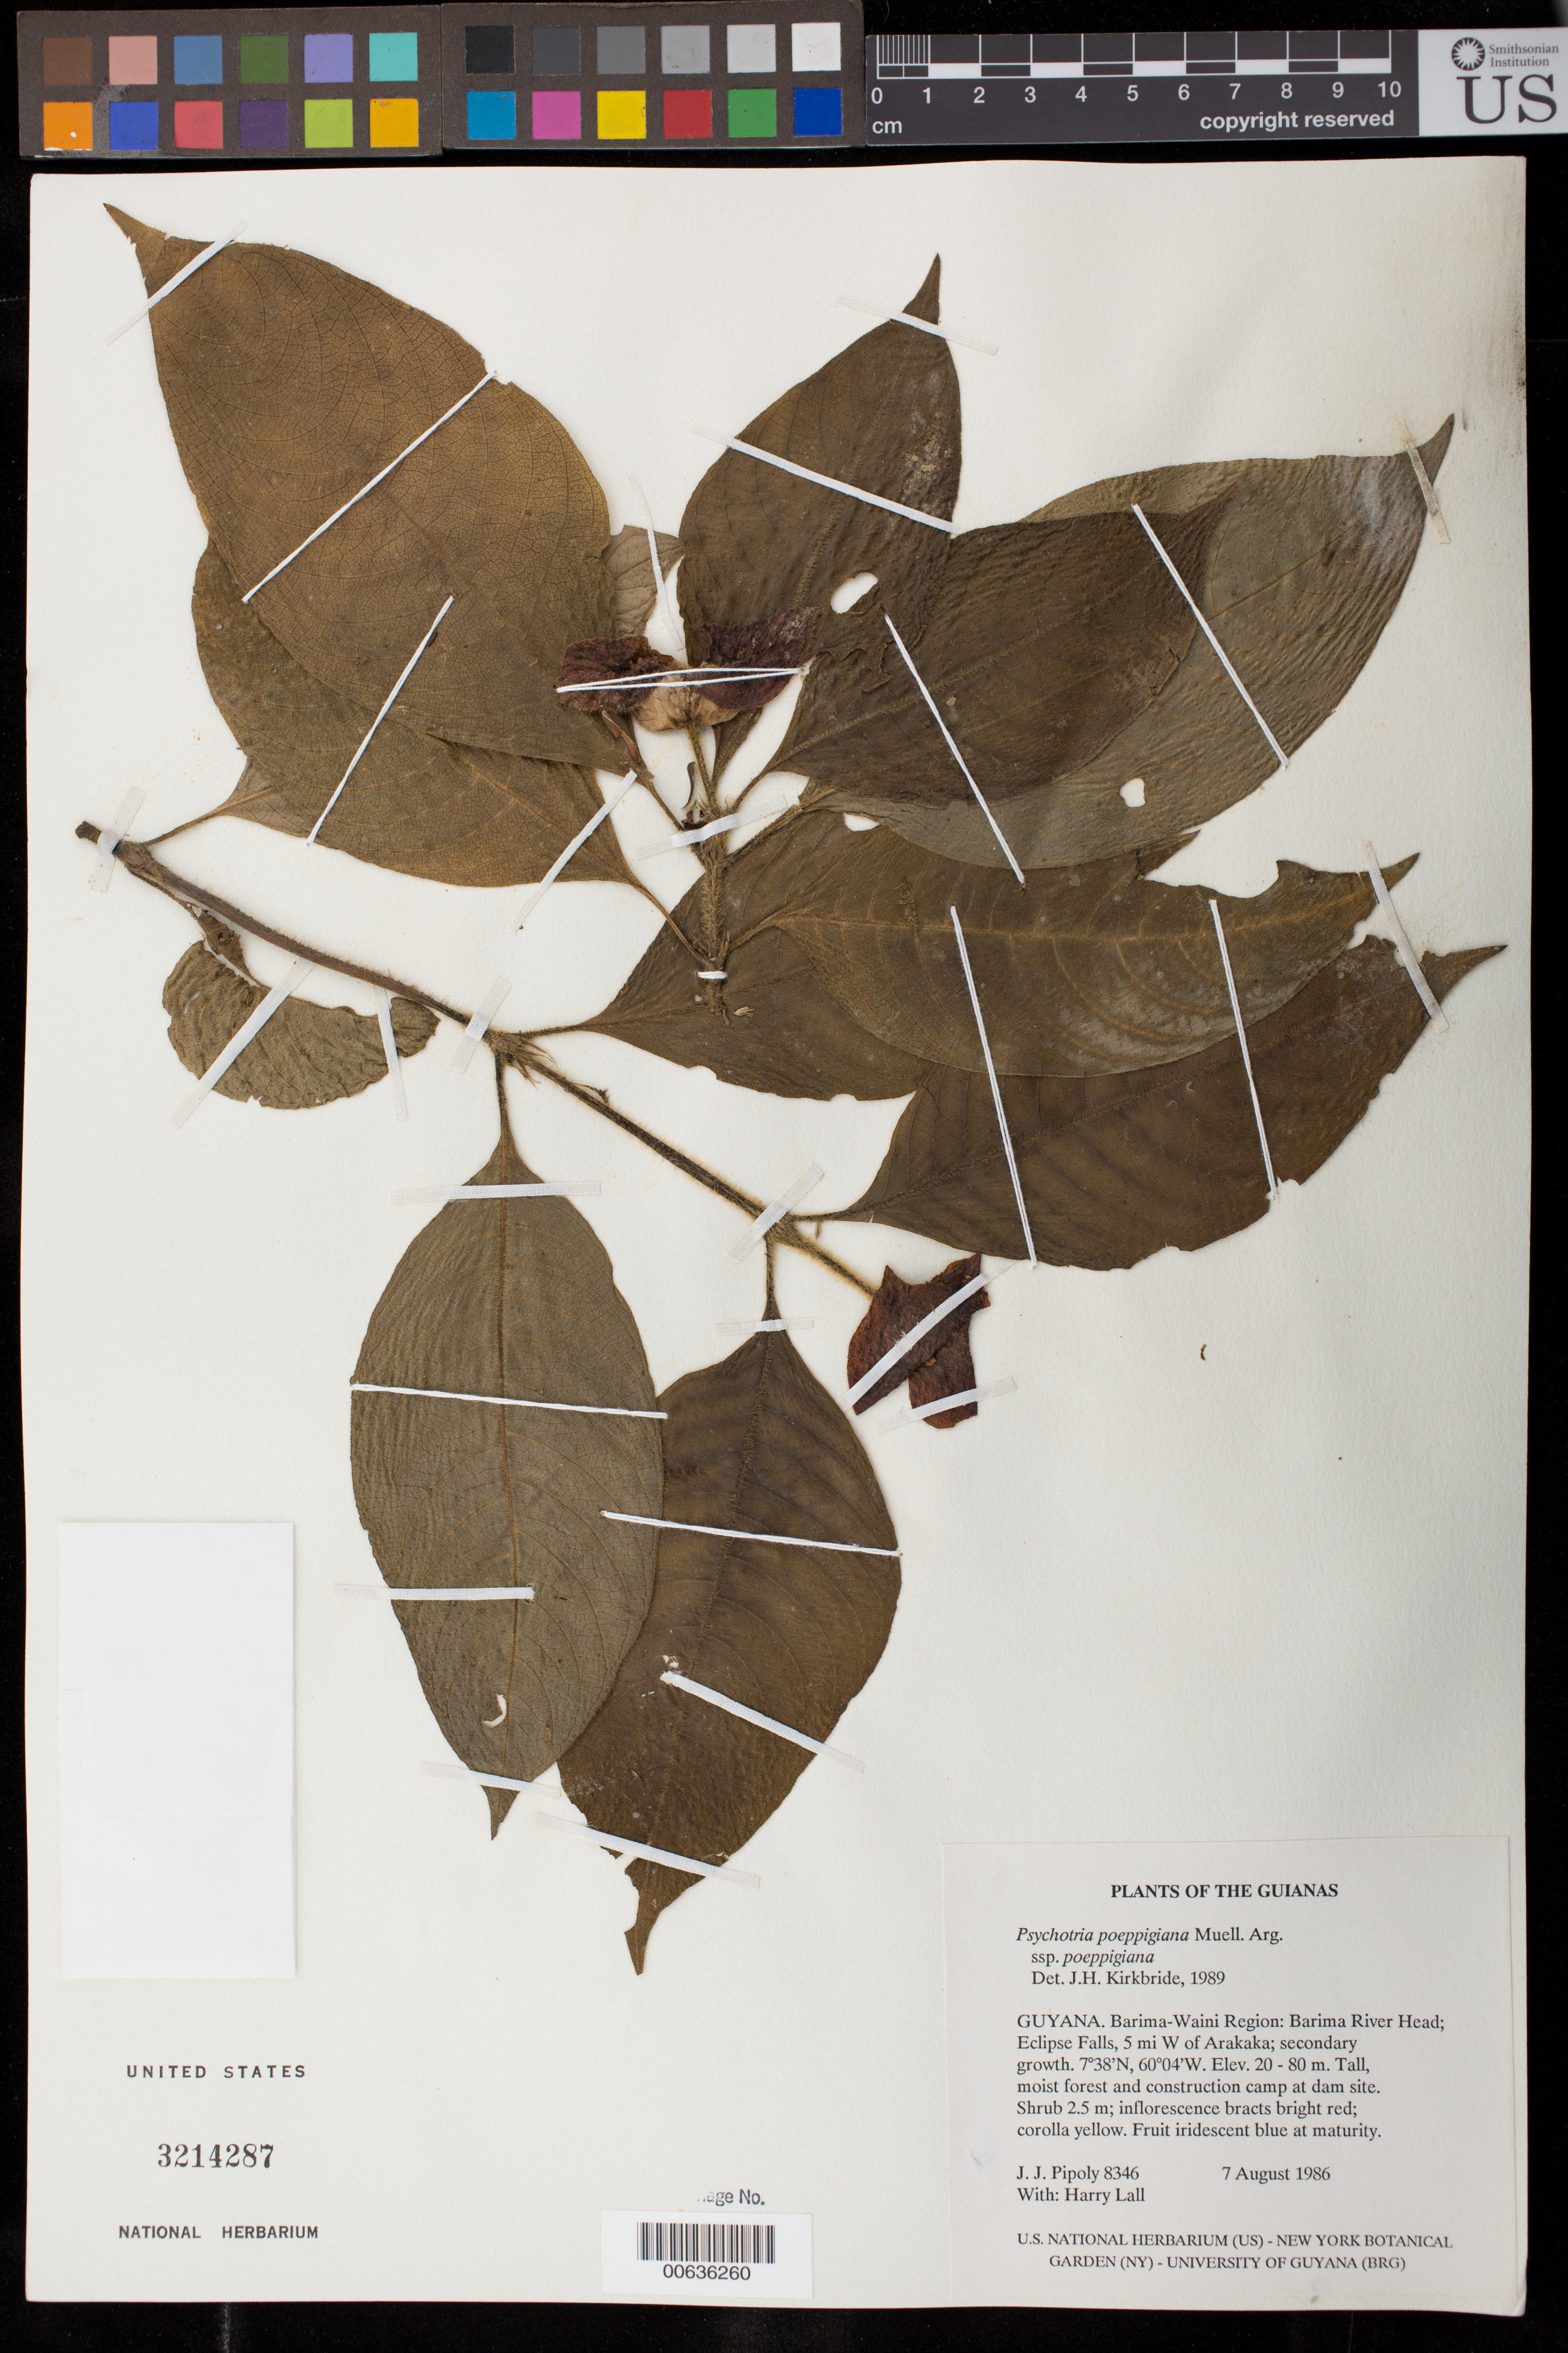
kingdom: Plantae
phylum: Tracheophyta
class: Magnoliopsida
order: Gentianales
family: Rubiaceae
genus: Palicourea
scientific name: Palicourea tomentosa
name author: (Aubl.) Borhidi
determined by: Kirkbride, J. H., Jr.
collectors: J. J. Pipoly & H. Lall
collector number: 8346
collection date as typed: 7 August 1986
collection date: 1986-08-07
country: Guyana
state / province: Barima-Waini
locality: Barima River head; Eclipse Falls, 5 mi W of Arakaka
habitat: Secondary growth, tall moist forest and construction camp at dam site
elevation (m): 20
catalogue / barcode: US 3214287